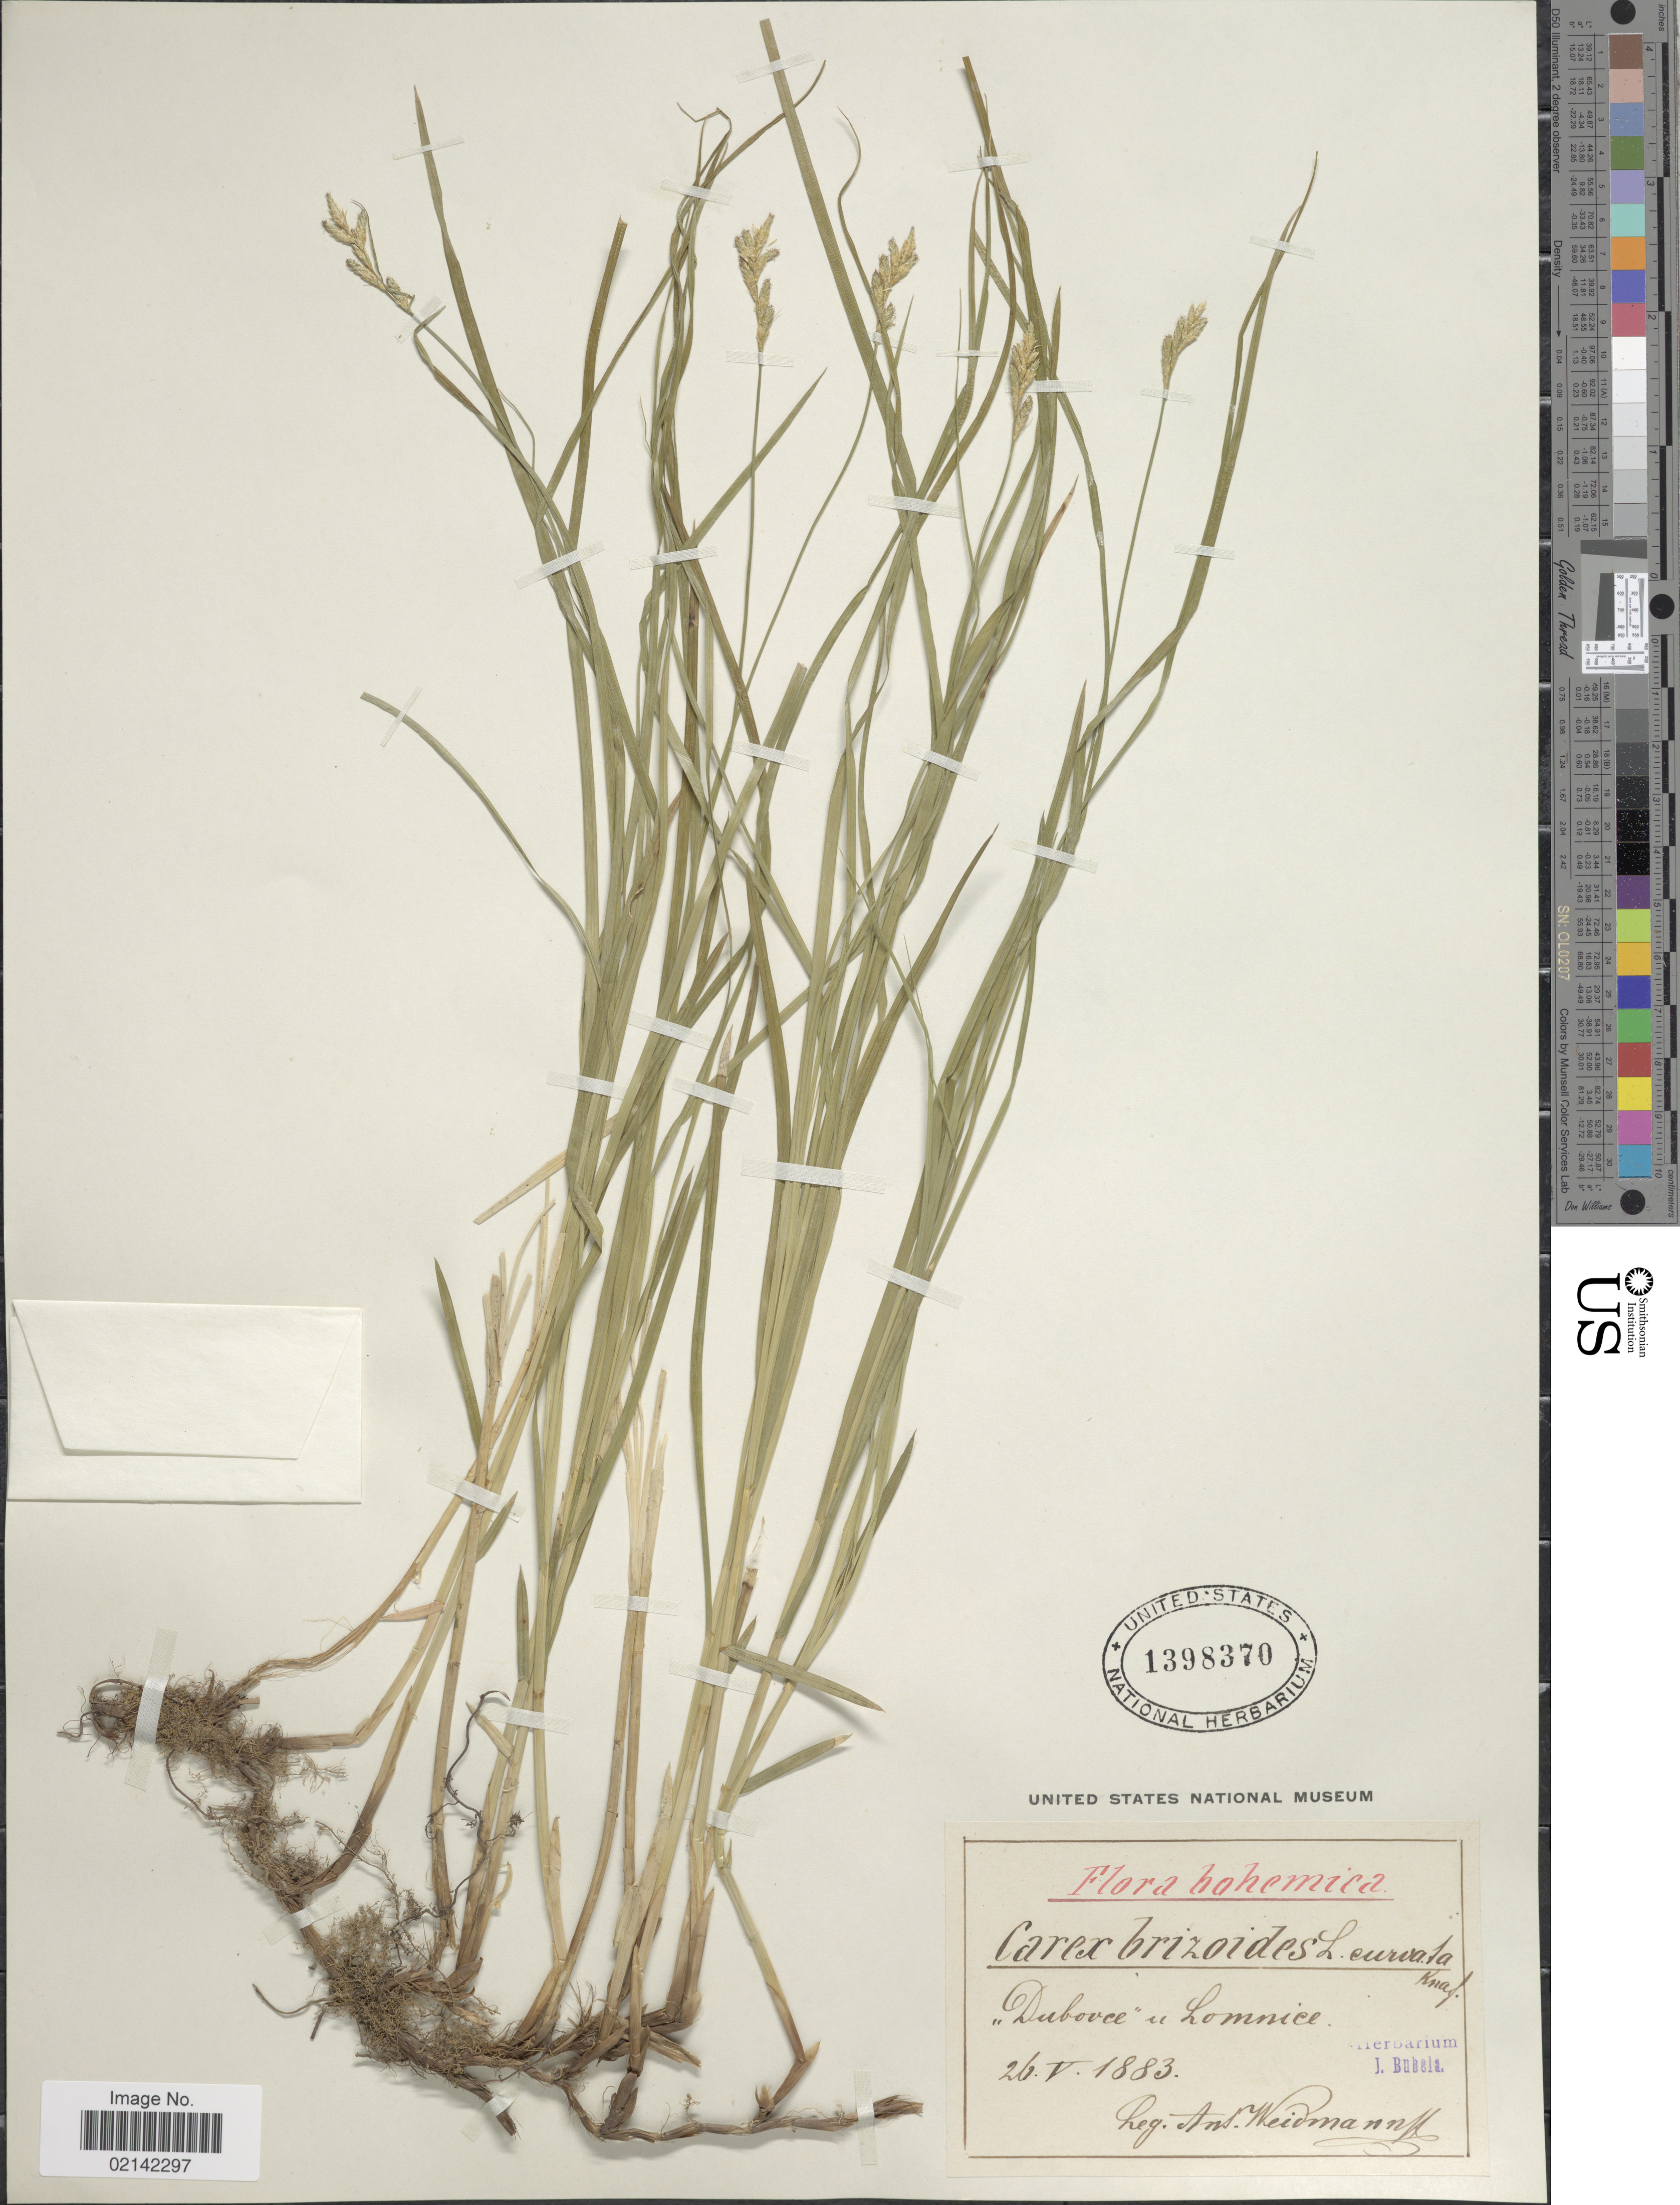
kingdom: Plantae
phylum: Tracheophyta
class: Liliopsida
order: Poales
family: Cyperaceae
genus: Carex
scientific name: Carex brizoides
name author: L.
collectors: A. Weidmann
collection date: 1883-05-26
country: Czechia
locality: Bohemica. Dubovce u Lomnice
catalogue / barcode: US 1398370